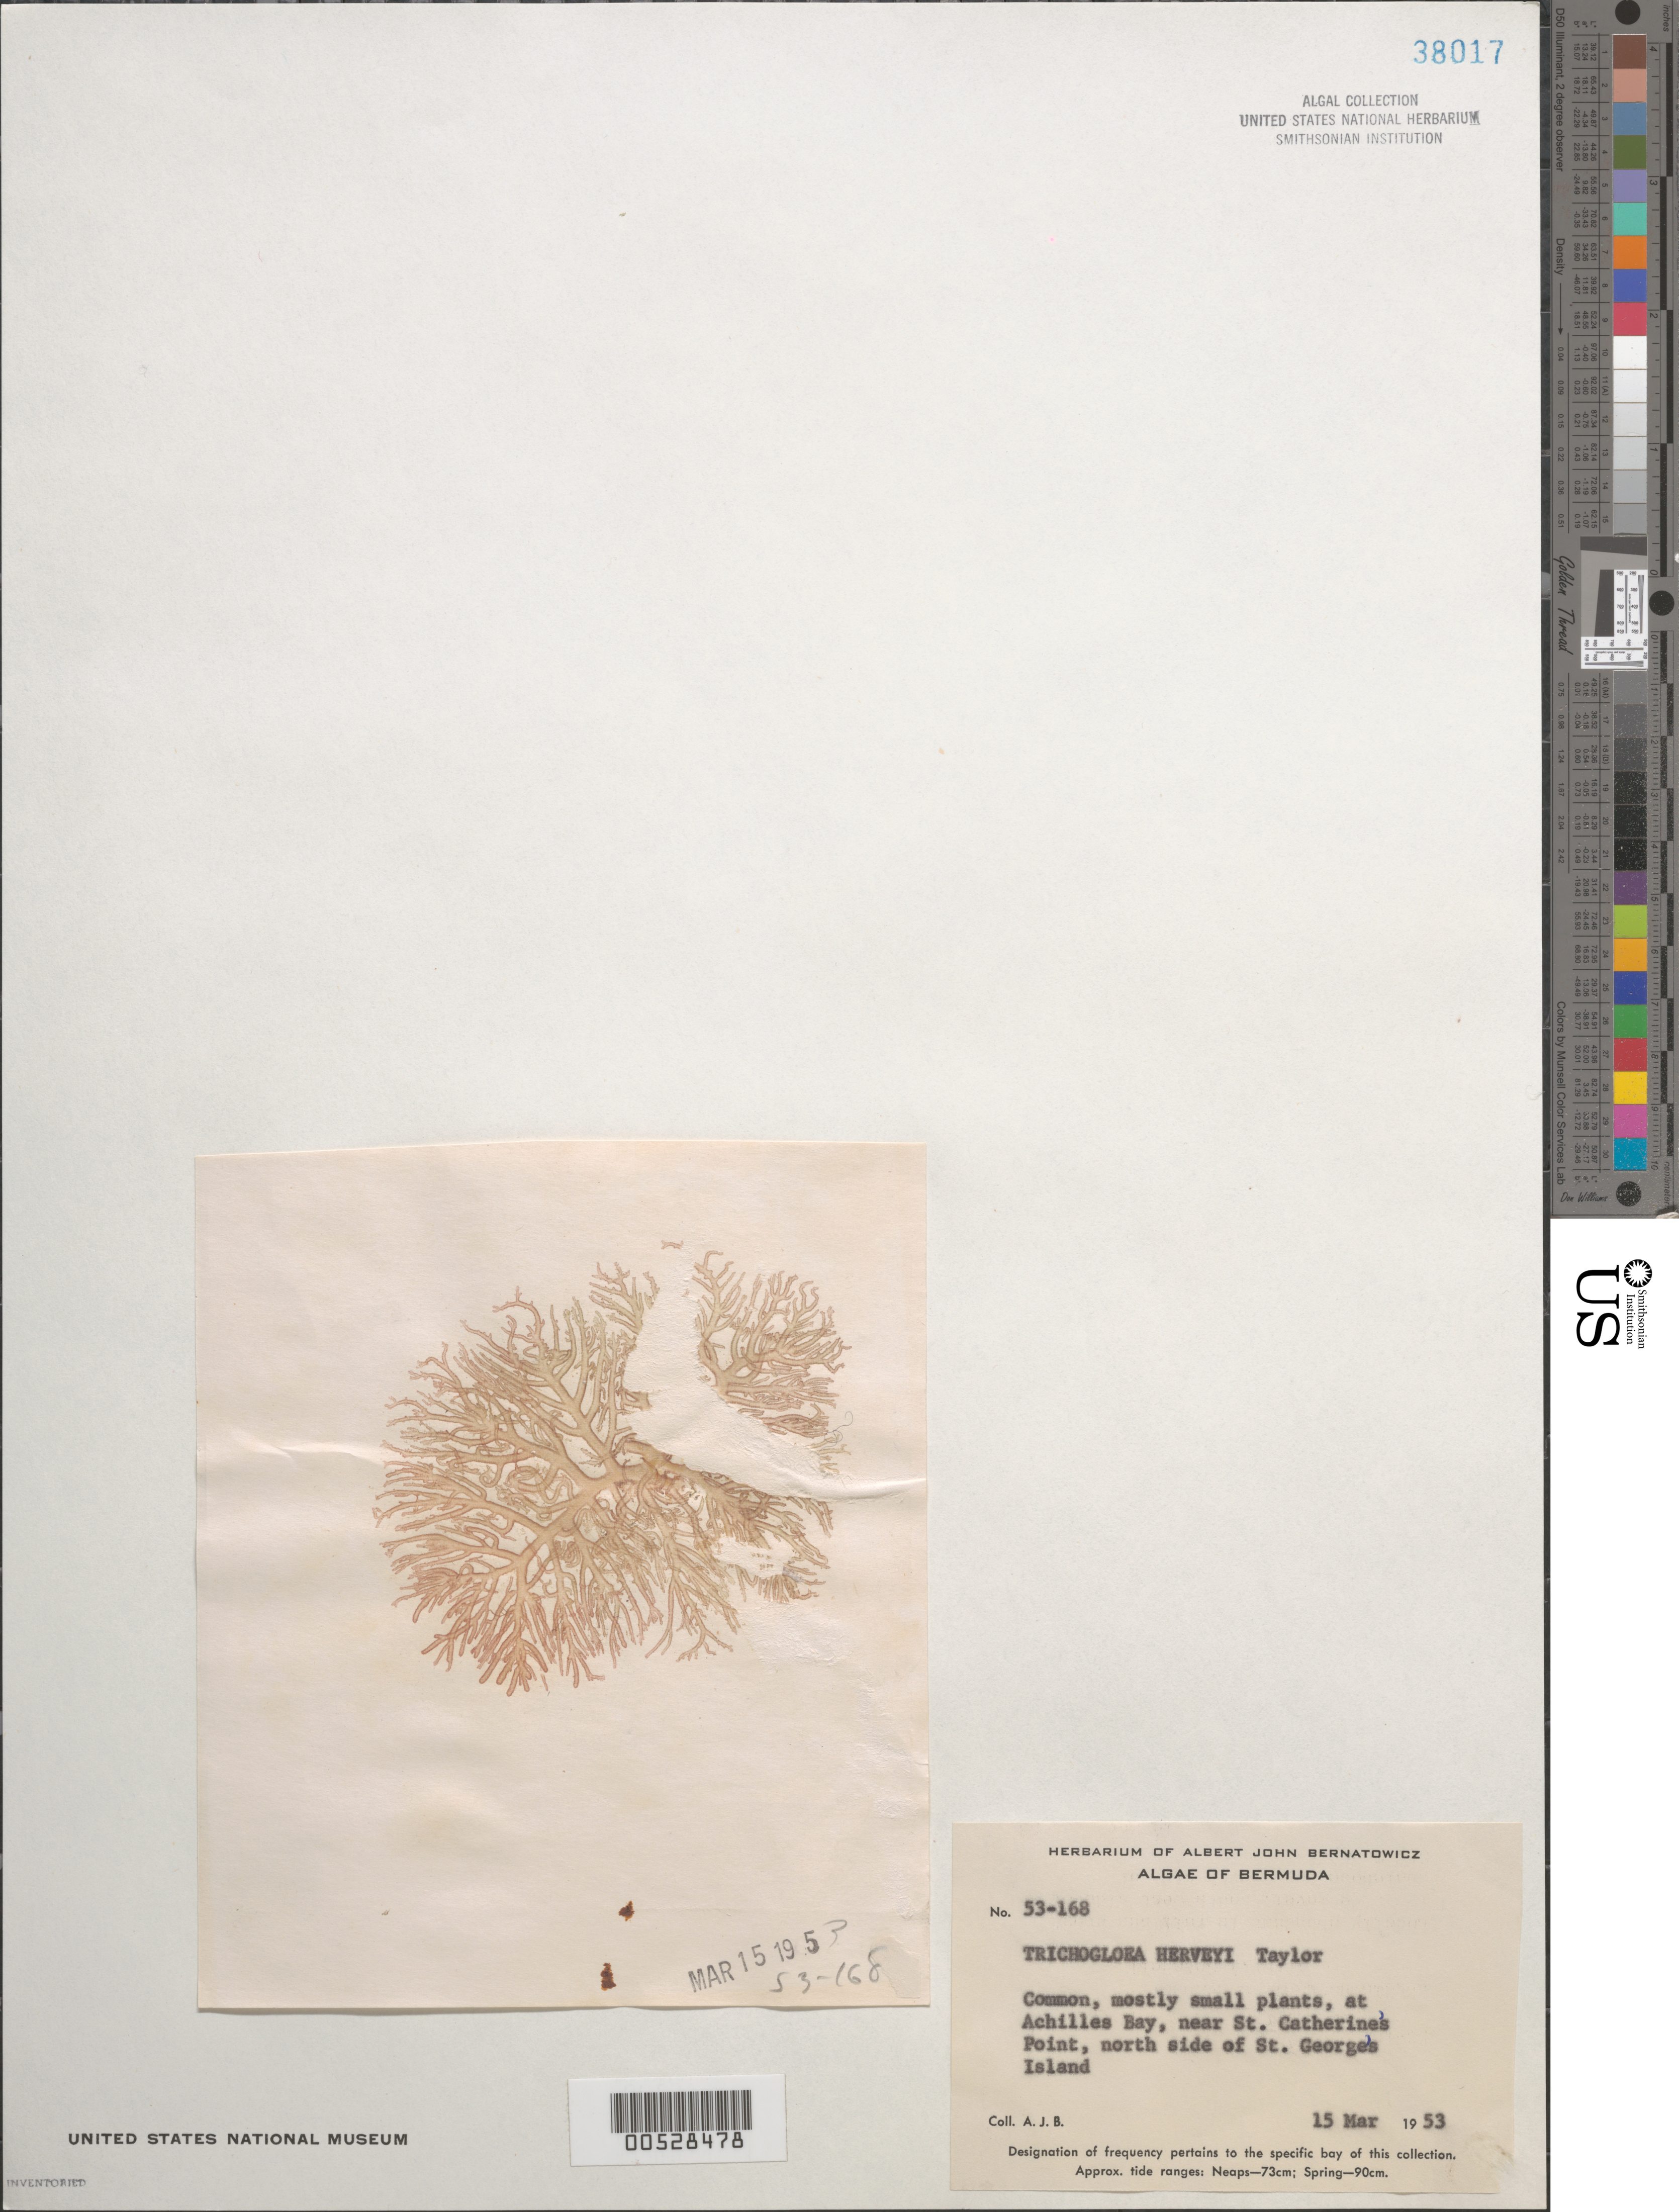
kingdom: Plantae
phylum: Rhodophyta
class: Florideophyceae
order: Nemaliales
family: Liagoraceae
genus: Trichogloea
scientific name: Trichogloea herveyi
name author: W.R. Taylor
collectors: A. Bernatowicz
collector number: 53-168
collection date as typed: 15 Mar 1953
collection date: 1953-03-15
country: Bermuda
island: St. George's Island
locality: Achilles Bay near St. Catherine's Point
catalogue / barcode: US 38017